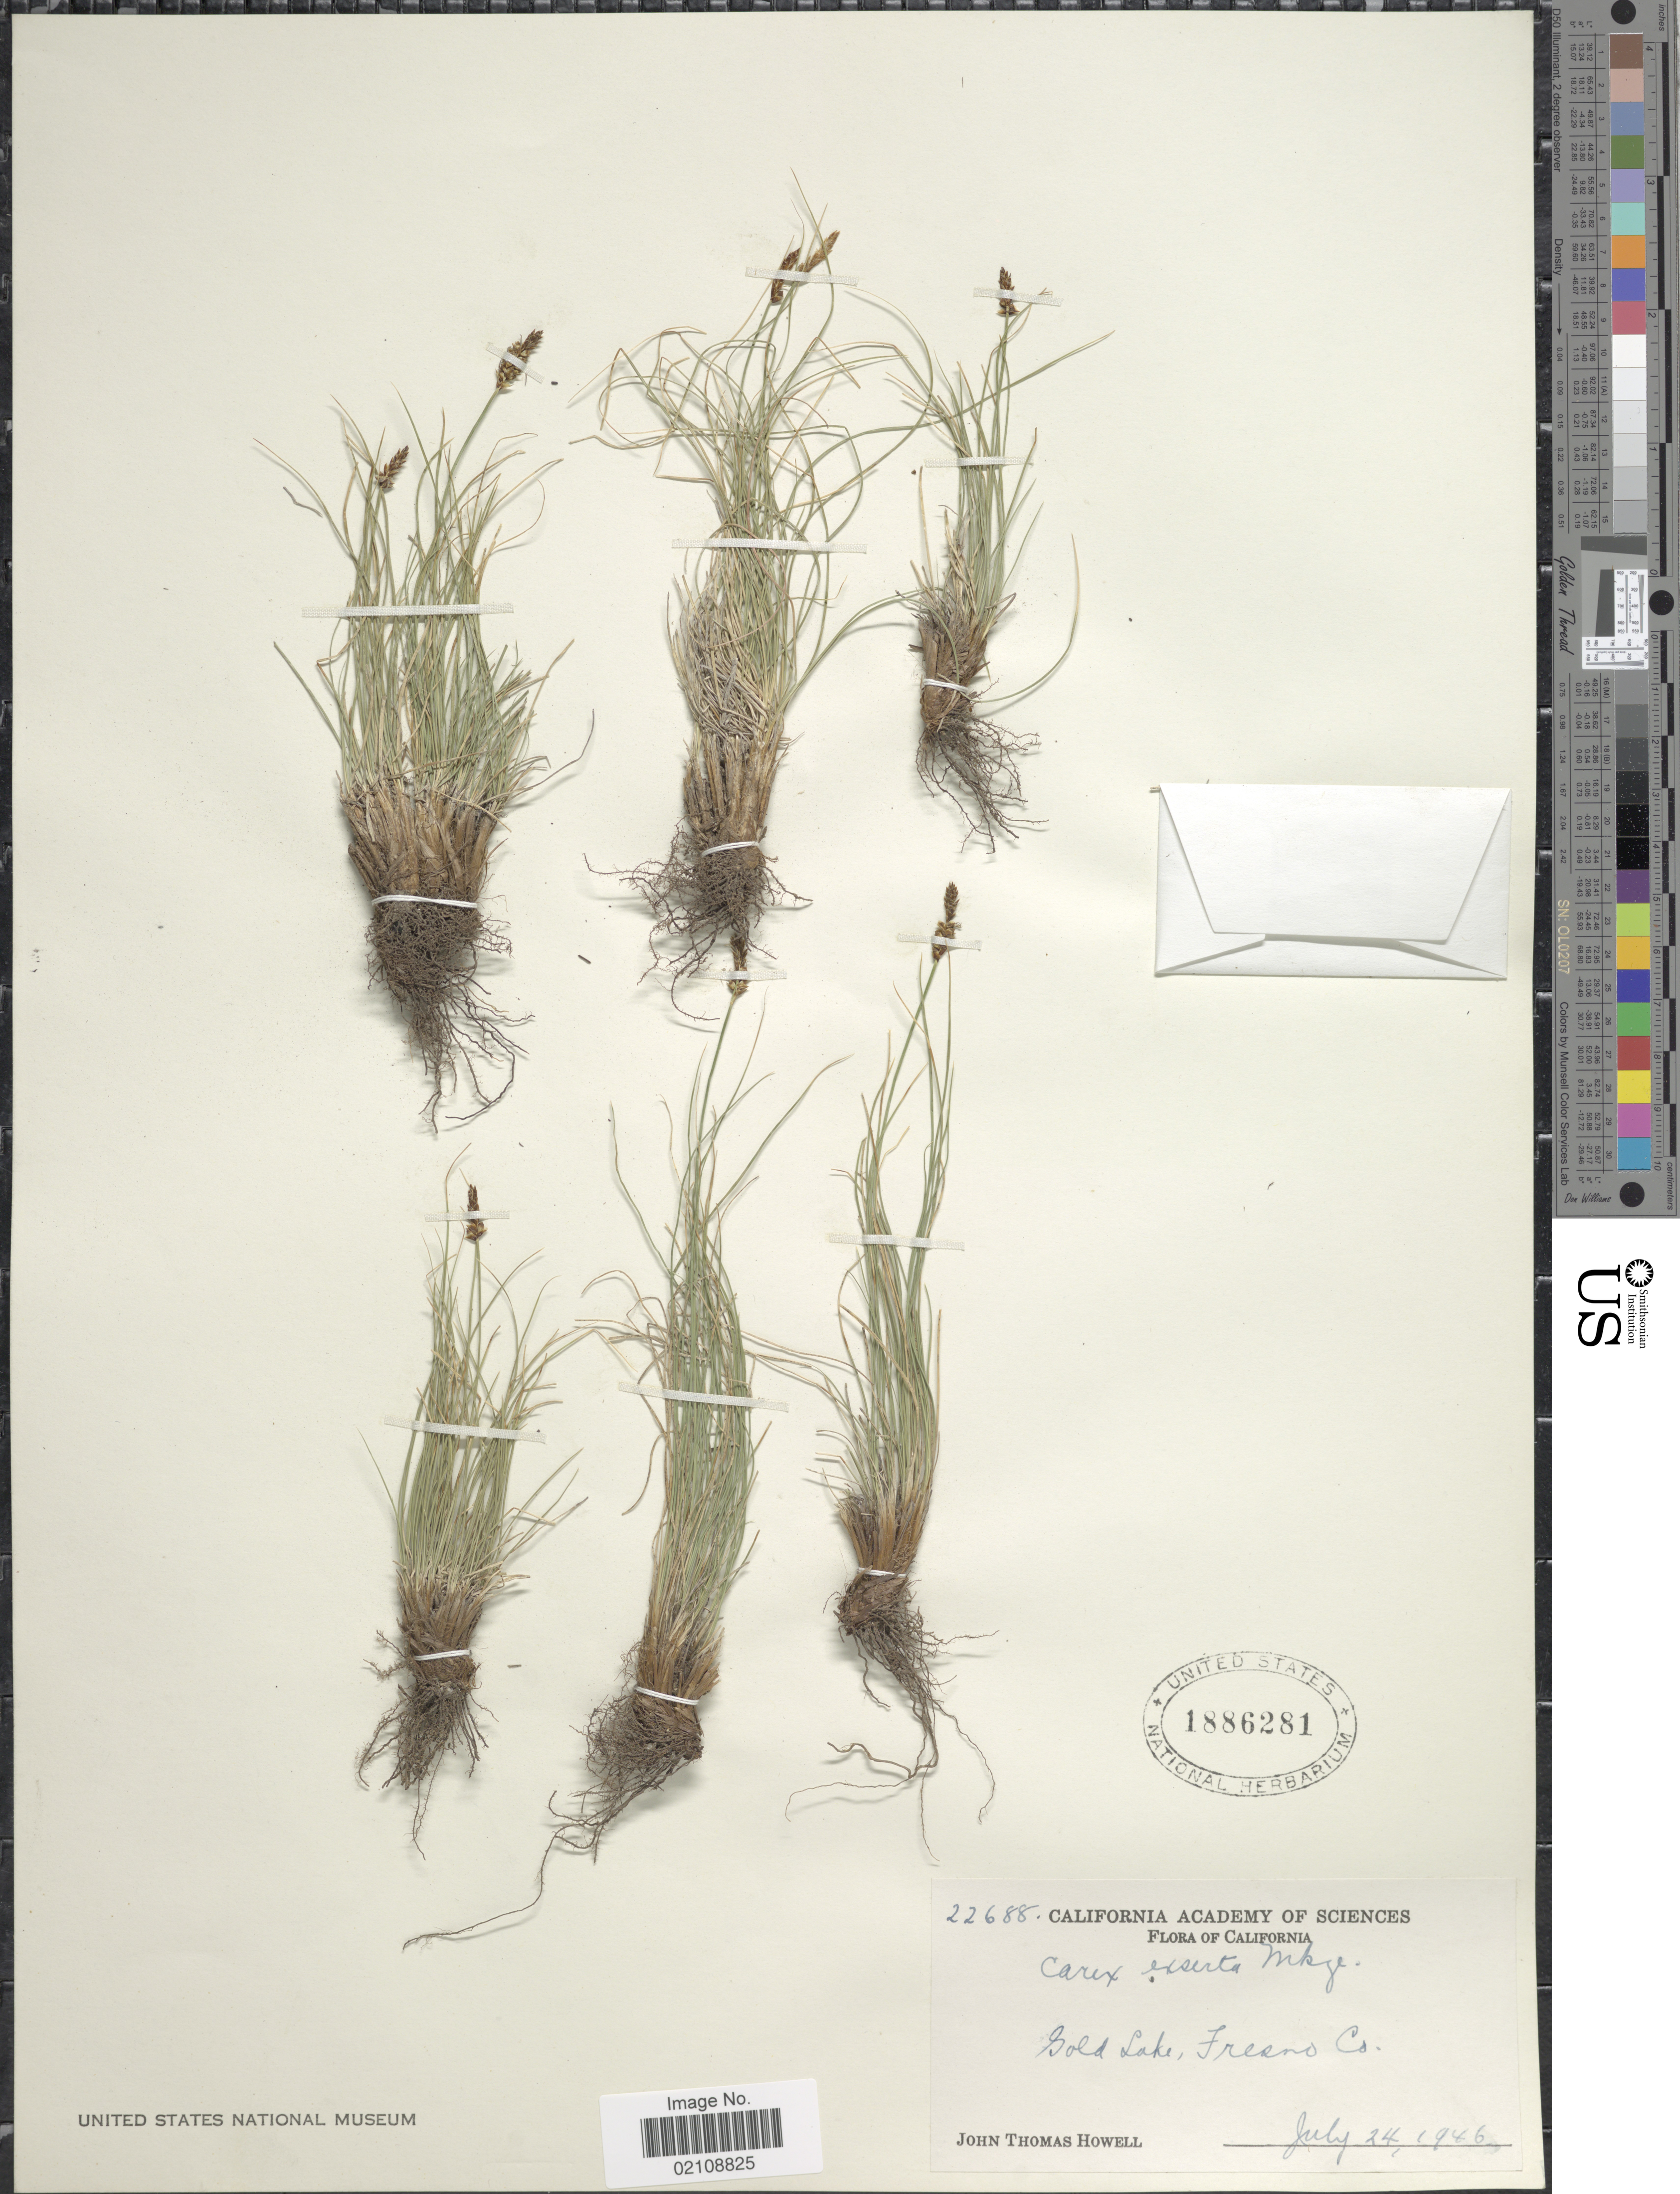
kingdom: Plantae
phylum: Tracheophyta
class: Liliopsida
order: Poales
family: Cyperaceae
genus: Carex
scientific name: Carex filifolia var. erostrata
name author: Kük.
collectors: J. T. Howell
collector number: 22688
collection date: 1946-07-24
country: United States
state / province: California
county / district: Fresno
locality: Gold Lake, Fresno Co.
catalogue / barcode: US 1886281